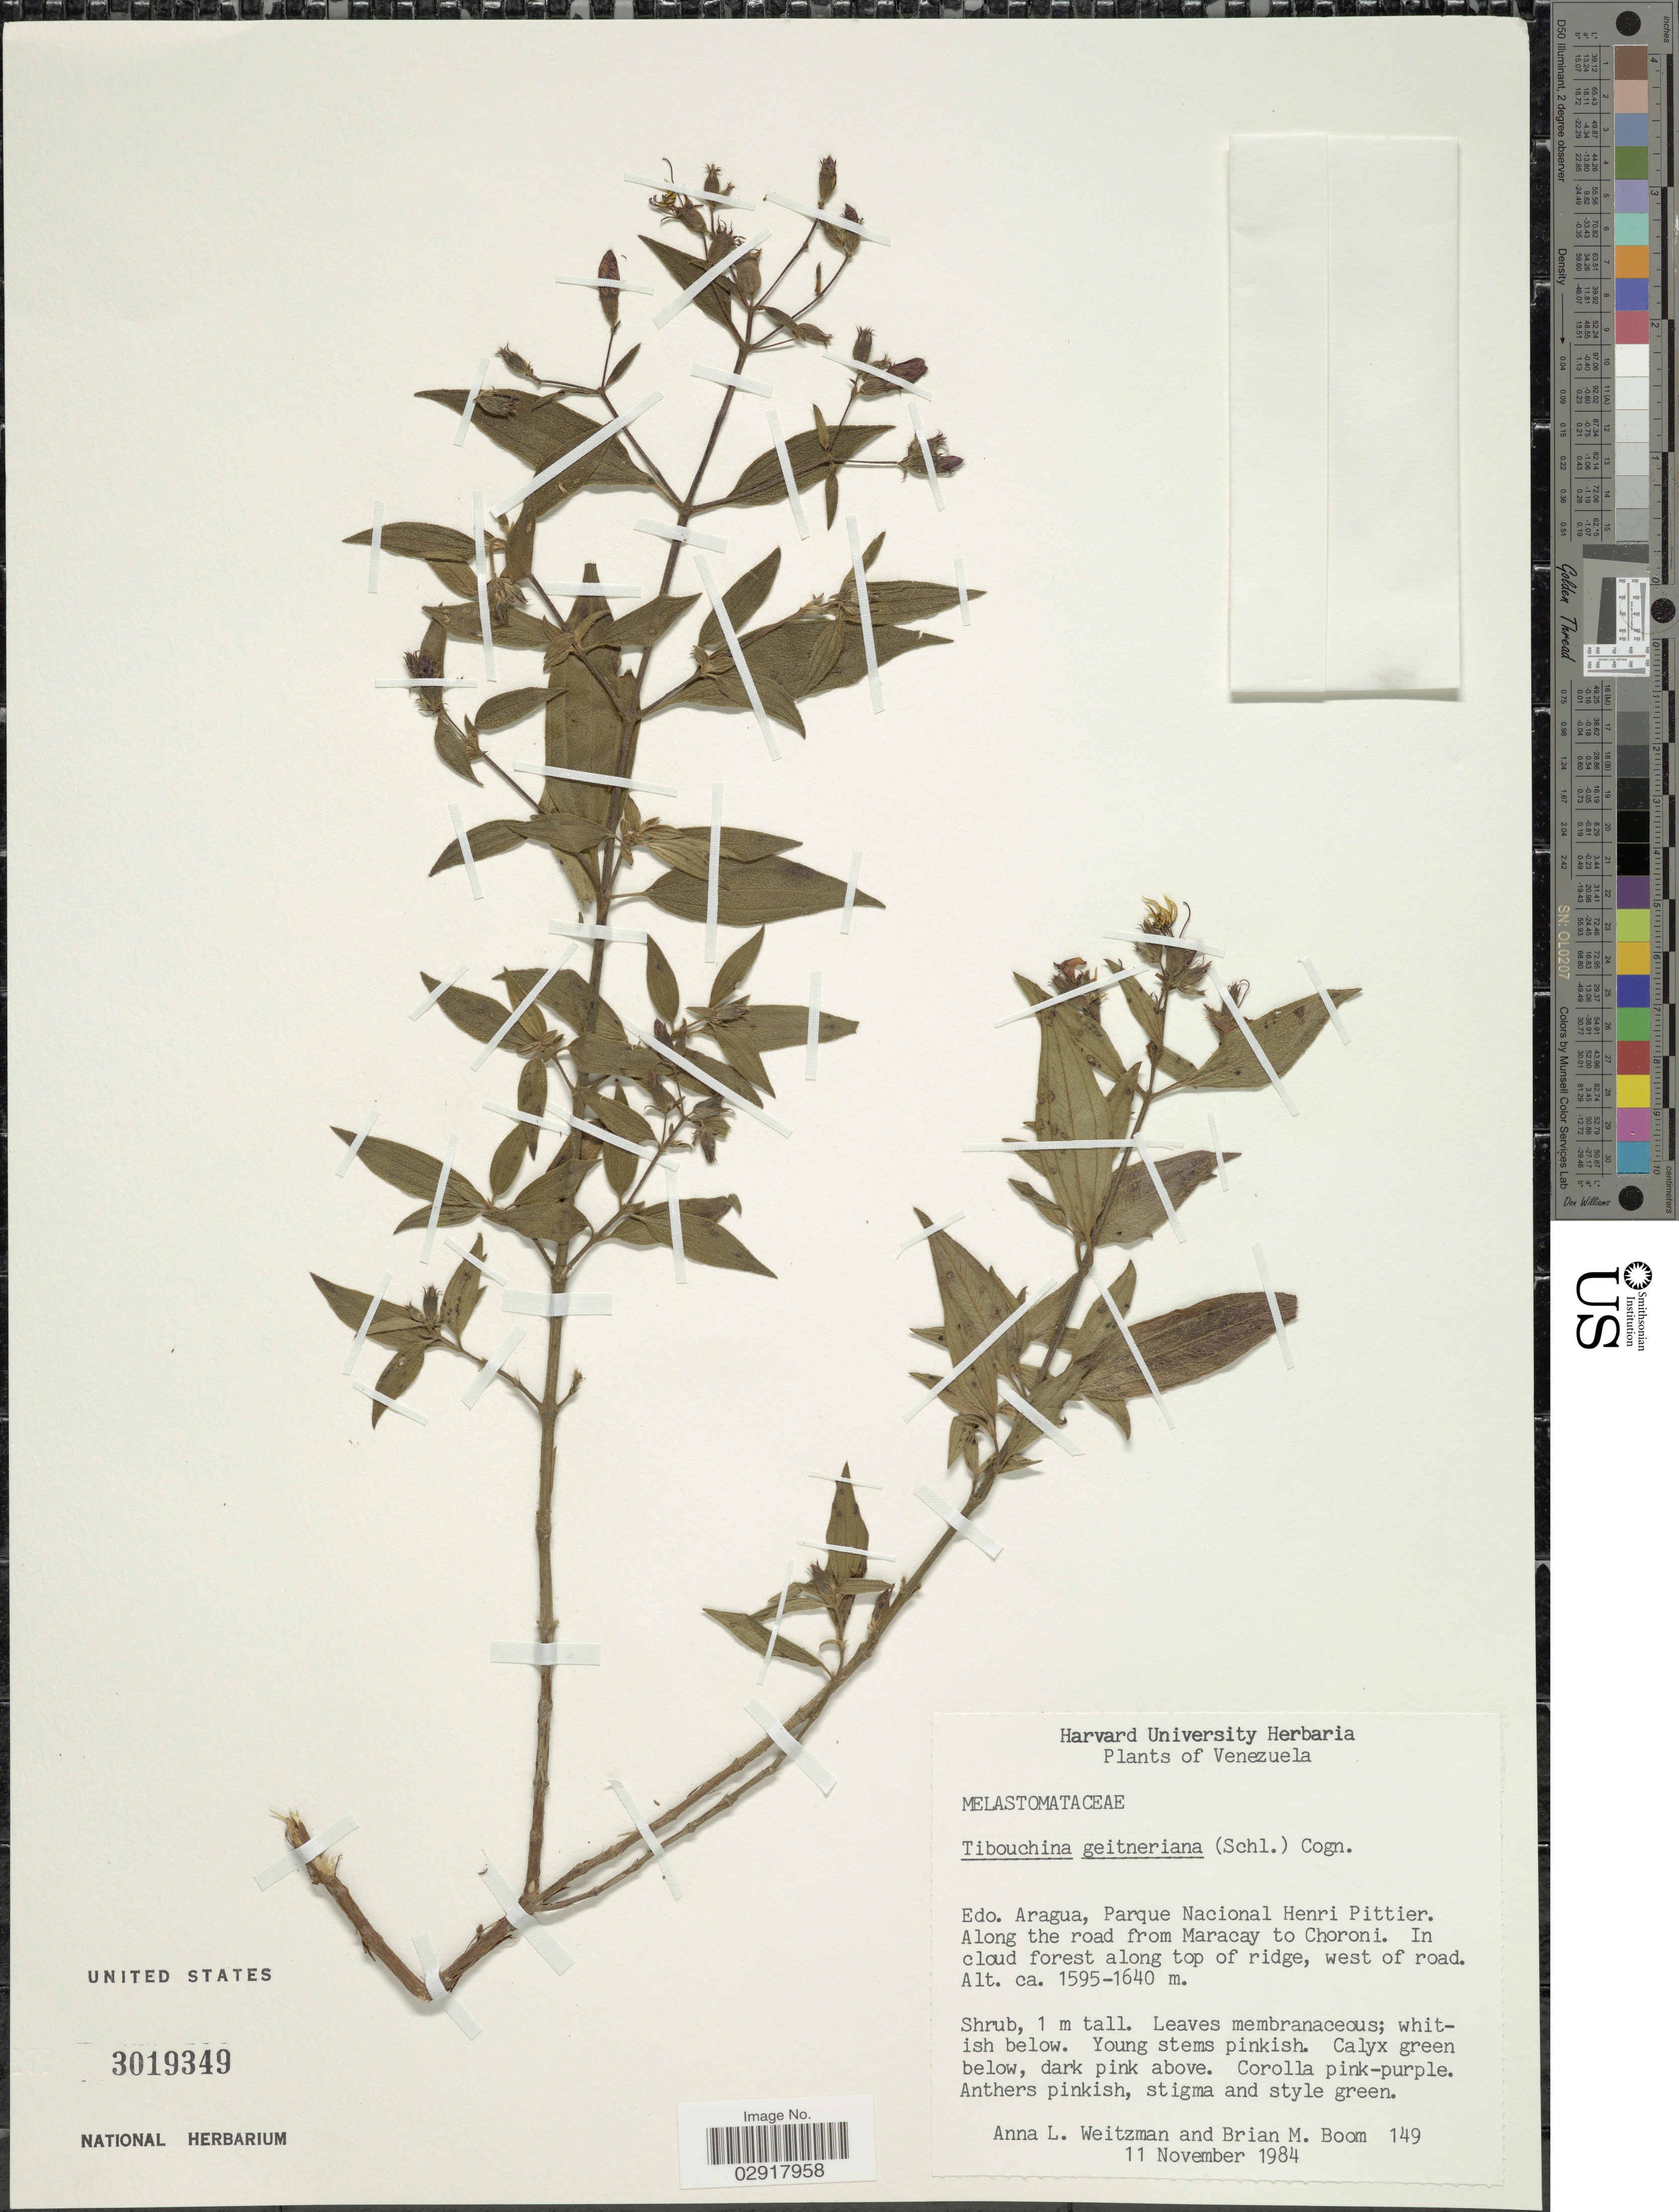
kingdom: Plantae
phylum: Tracheophyta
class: Magnoliopsida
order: Myrtales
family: Melastomataceae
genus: Chaetogastra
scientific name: Chaetogastra geitneriana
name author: Schltdl.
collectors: A. L. Weitzman & B. M. Boom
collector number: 149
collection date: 1984-11-11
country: Venezuela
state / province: Aragua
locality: Parque Nacional Henri Pittier. Along the road from Maracay to Choroni. In cloud forest along top of ridge, west of road.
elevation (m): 1595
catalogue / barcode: US 3019349